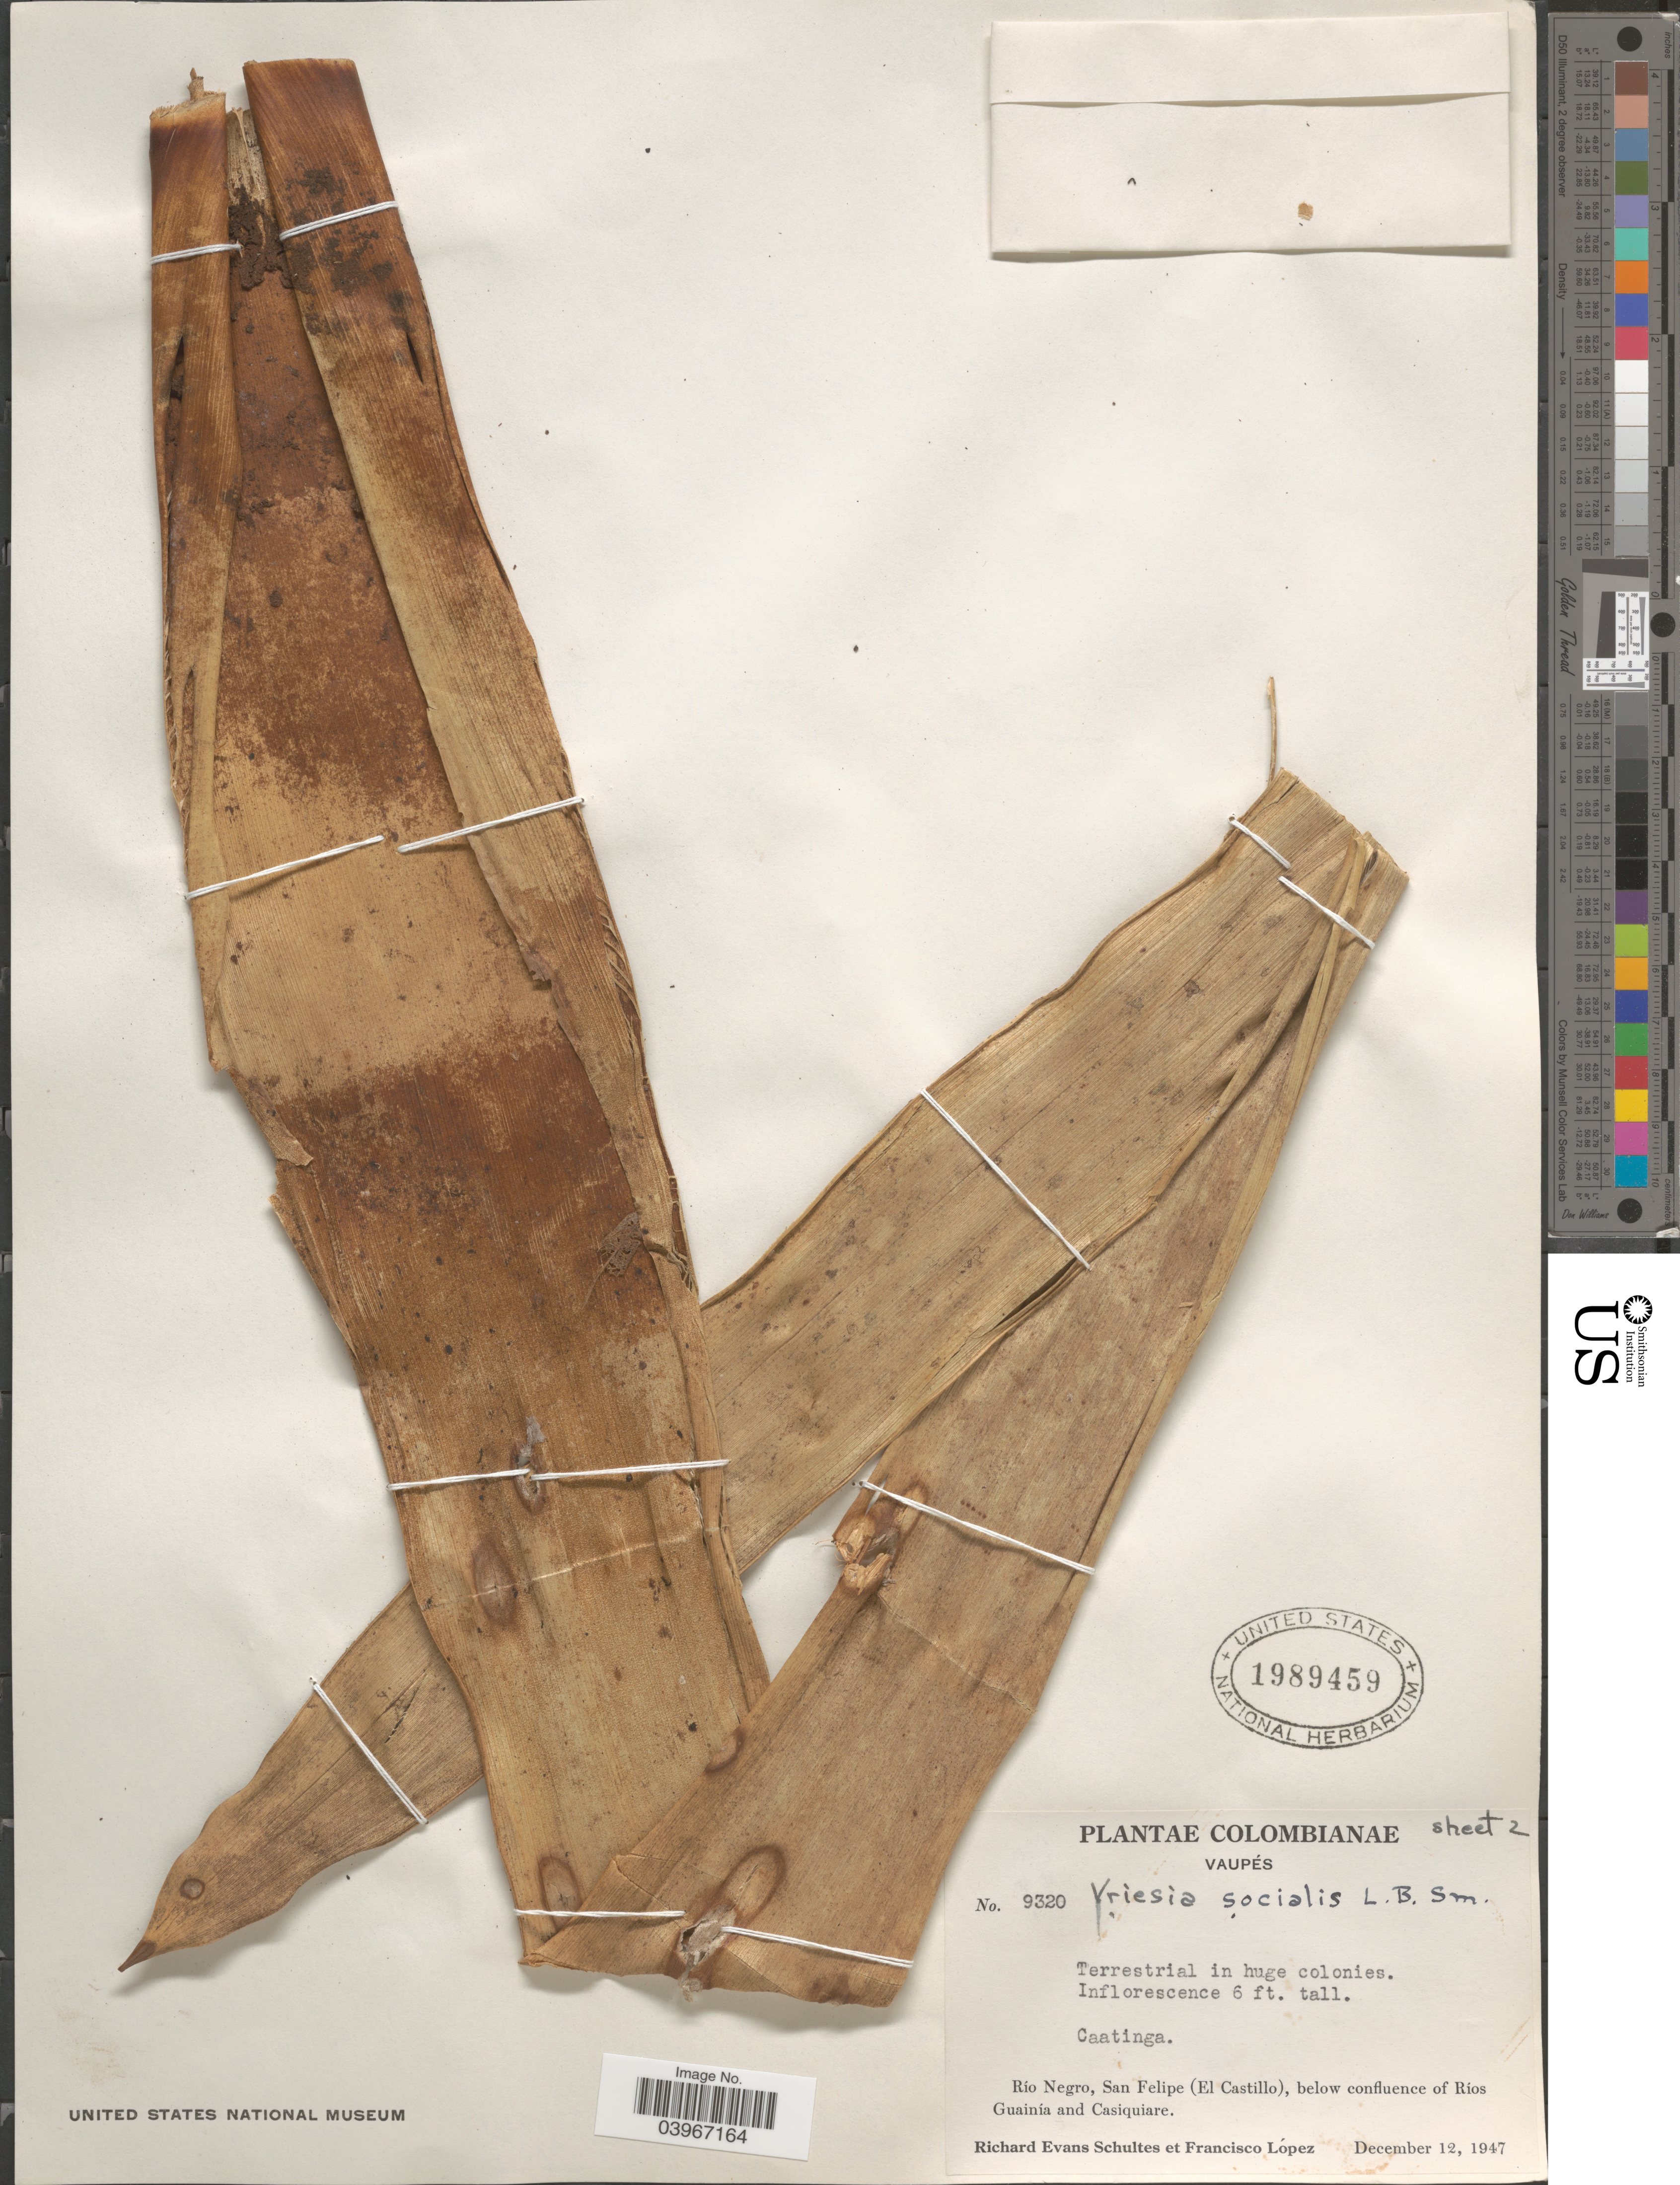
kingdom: Plantae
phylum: Tracheophyta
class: Liliopsida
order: Poales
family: Bromeliaceae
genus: Vriesea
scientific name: Vriesea socialis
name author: L.B. Sm.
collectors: R. E. Schultes & F. Lopéz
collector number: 9320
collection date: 1947-12-12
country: Colombia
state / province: Vaupés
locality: Río Negro, San Felipe (El Castillo), below confluence of Ríos Guainía and Casiquaire.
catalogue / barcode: US 1989459